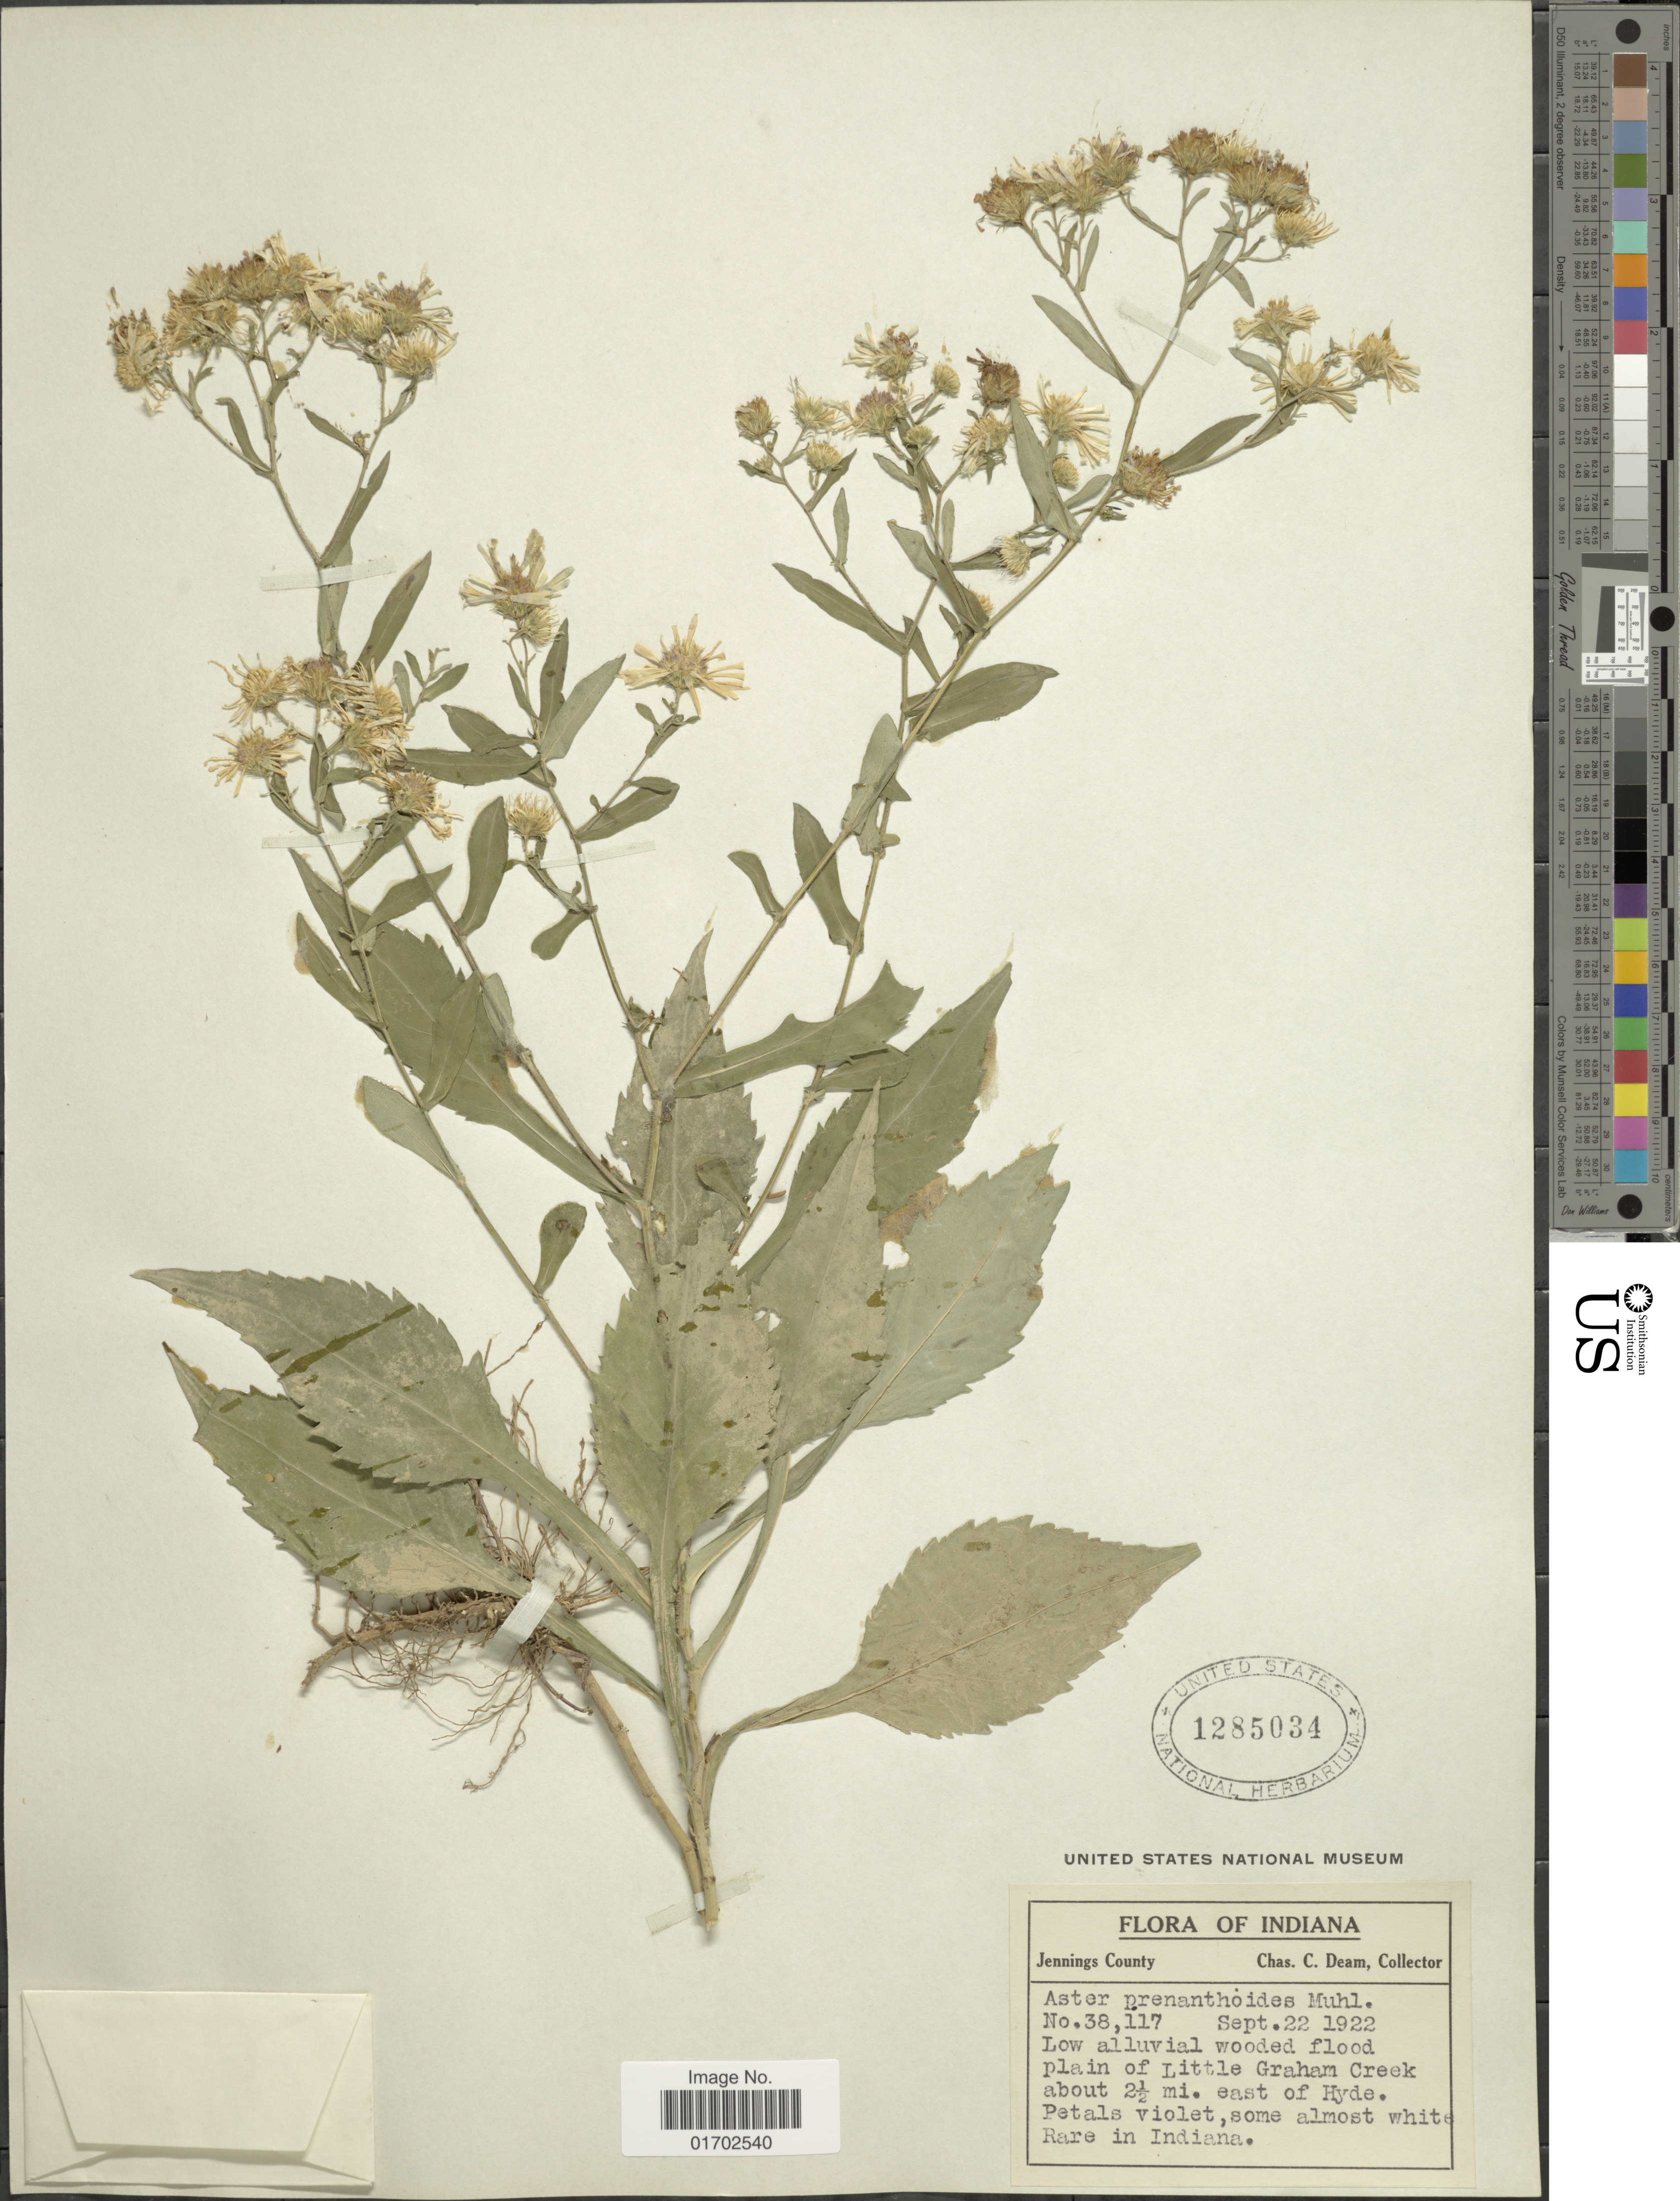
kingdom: Plantae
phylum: Tracheophyta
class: Magnoliopsida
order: Asterales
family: Asteraceae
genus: Symphyotrichum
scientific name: Symphyotrichum prenanthoides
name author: (Muhl. ex Willd.) G.L. Nesom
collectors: C. C. Deam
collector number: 38117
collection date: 1922-09-22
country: United States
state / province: Indiana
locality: Indiana. Low alluvial wooded flood plain of Little Graham Creek about 2½ mi. east of Hyde.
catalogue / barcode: US 1285034